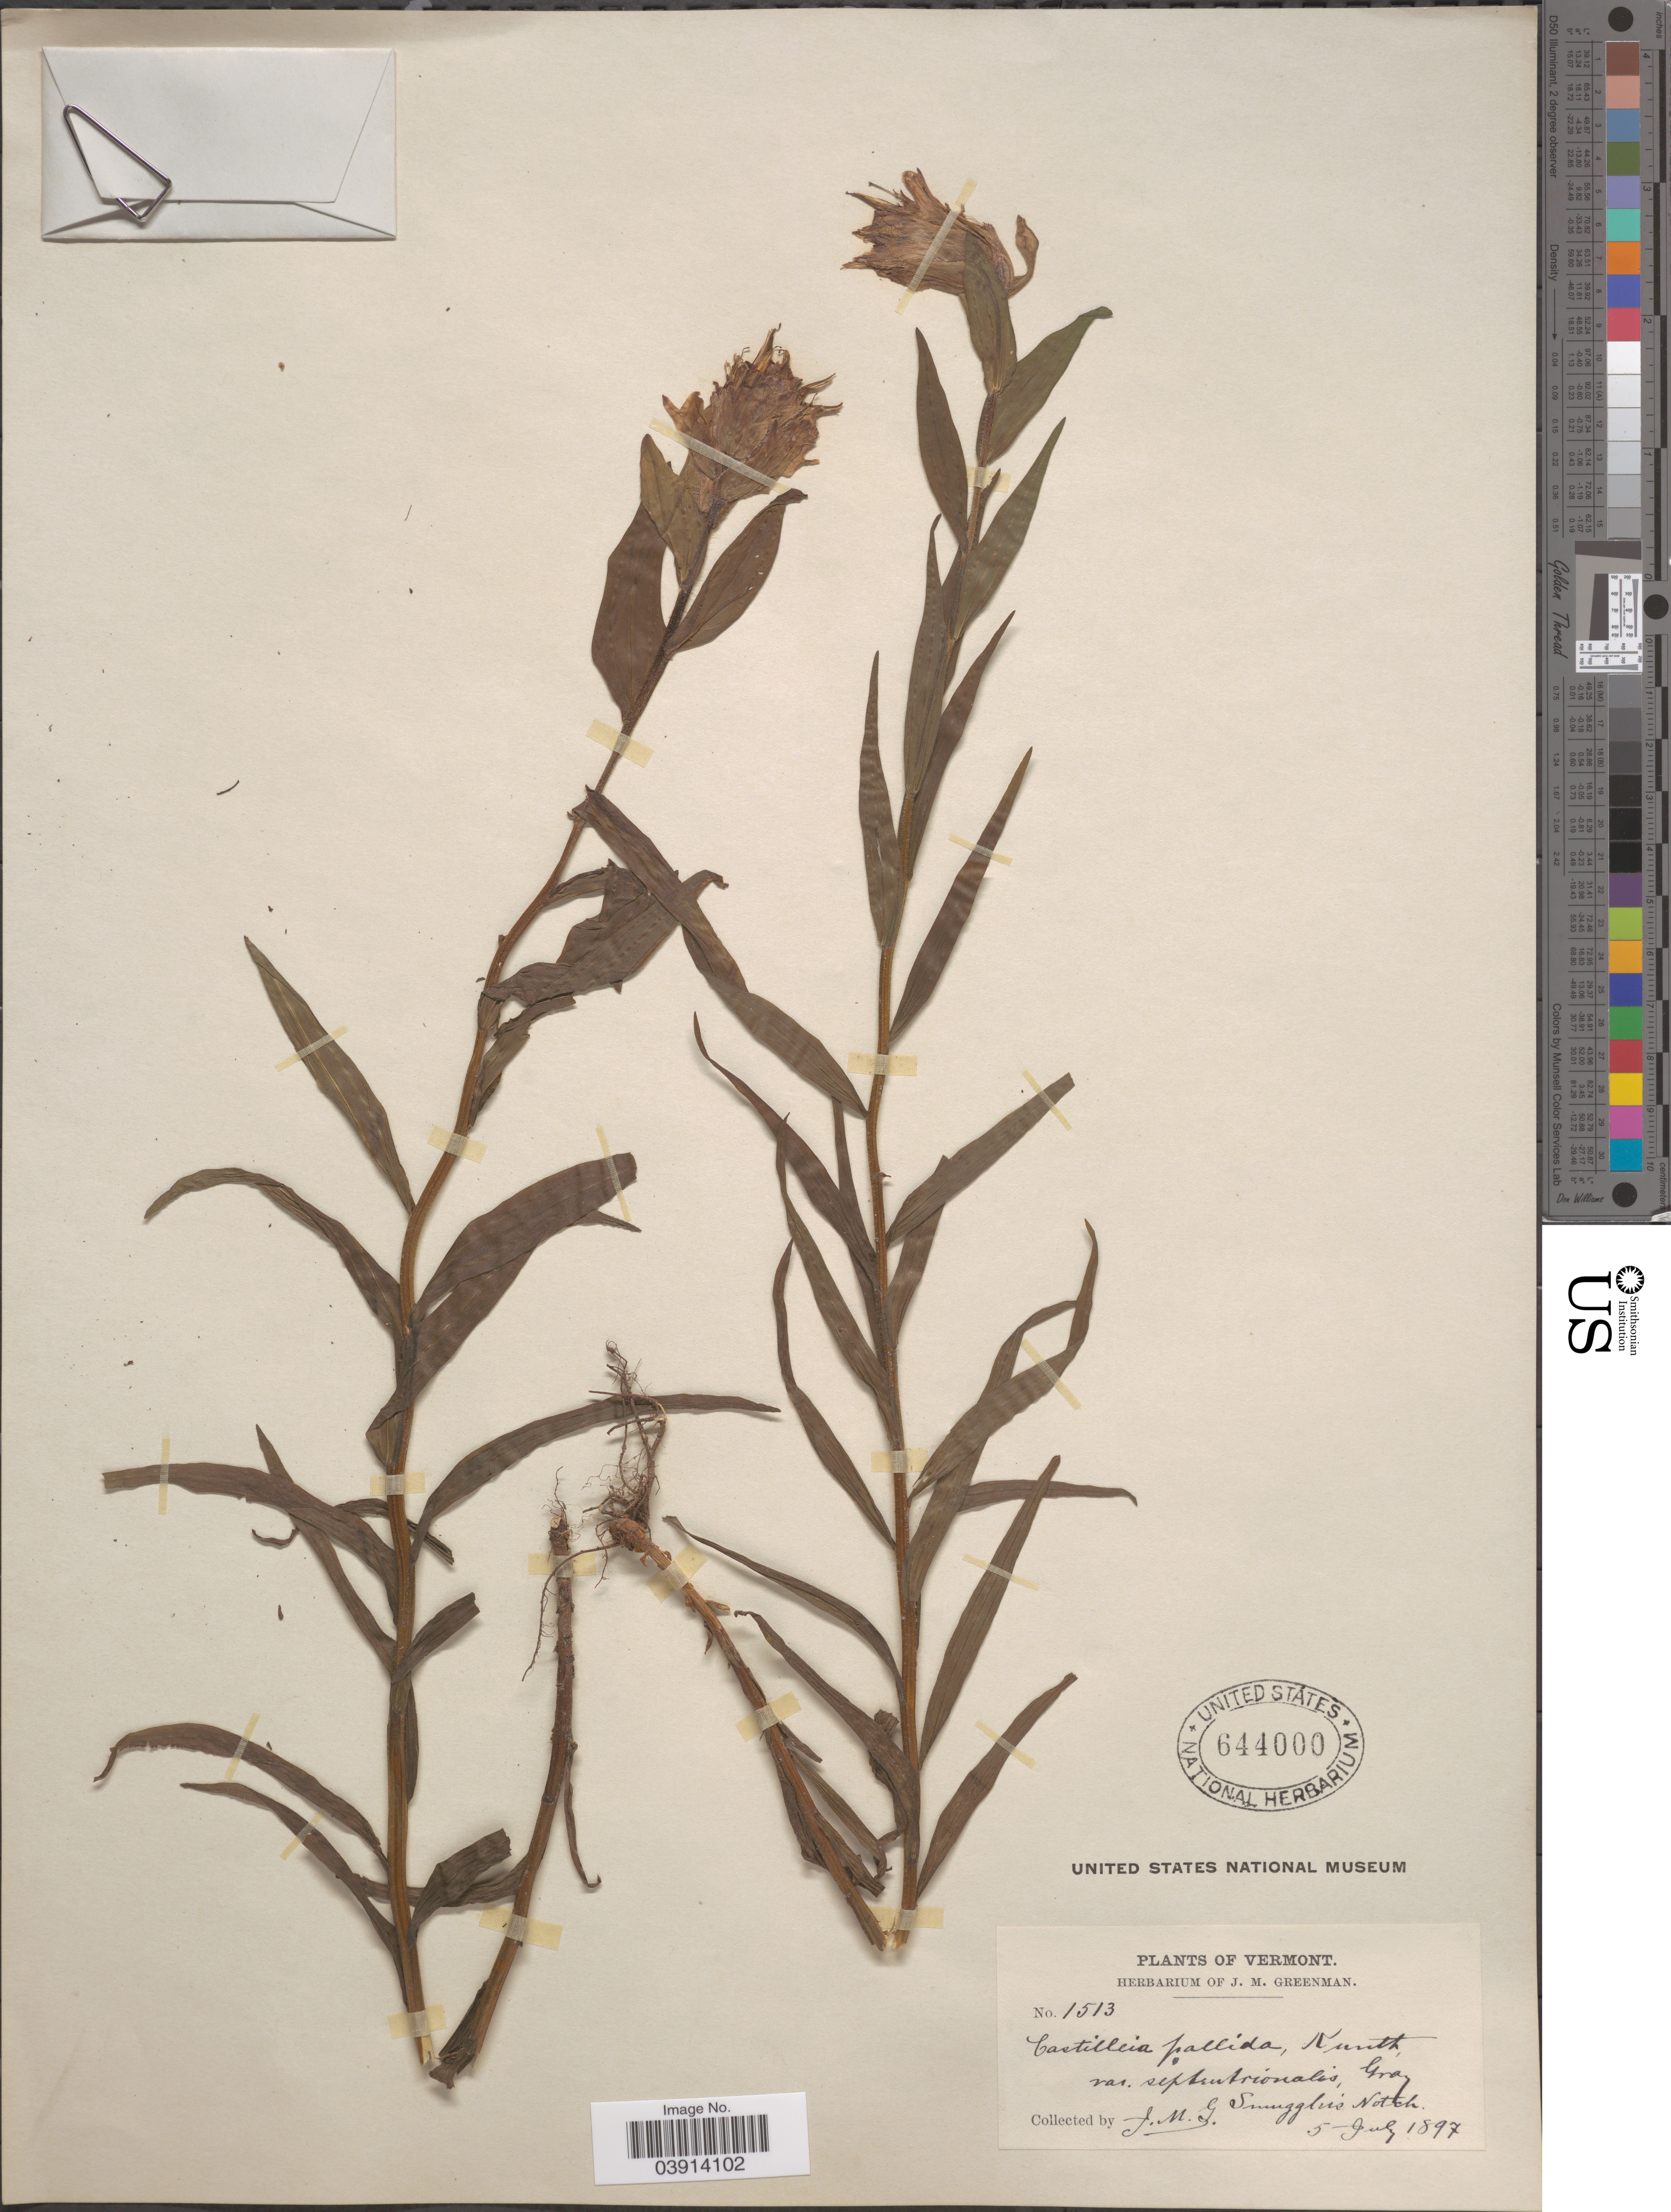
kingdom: Plantae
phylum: Tracheophyta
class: Magnoliopsida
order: Lamiales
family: Orobanchaceae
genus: Castilleja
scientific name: Castilleja septentrionalis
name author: Lindl.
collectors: J. M. Greenman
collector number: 1513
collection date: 1897-07-05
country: United States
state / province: Vermont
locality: Smuggler's Notch.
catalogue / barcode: US 644000